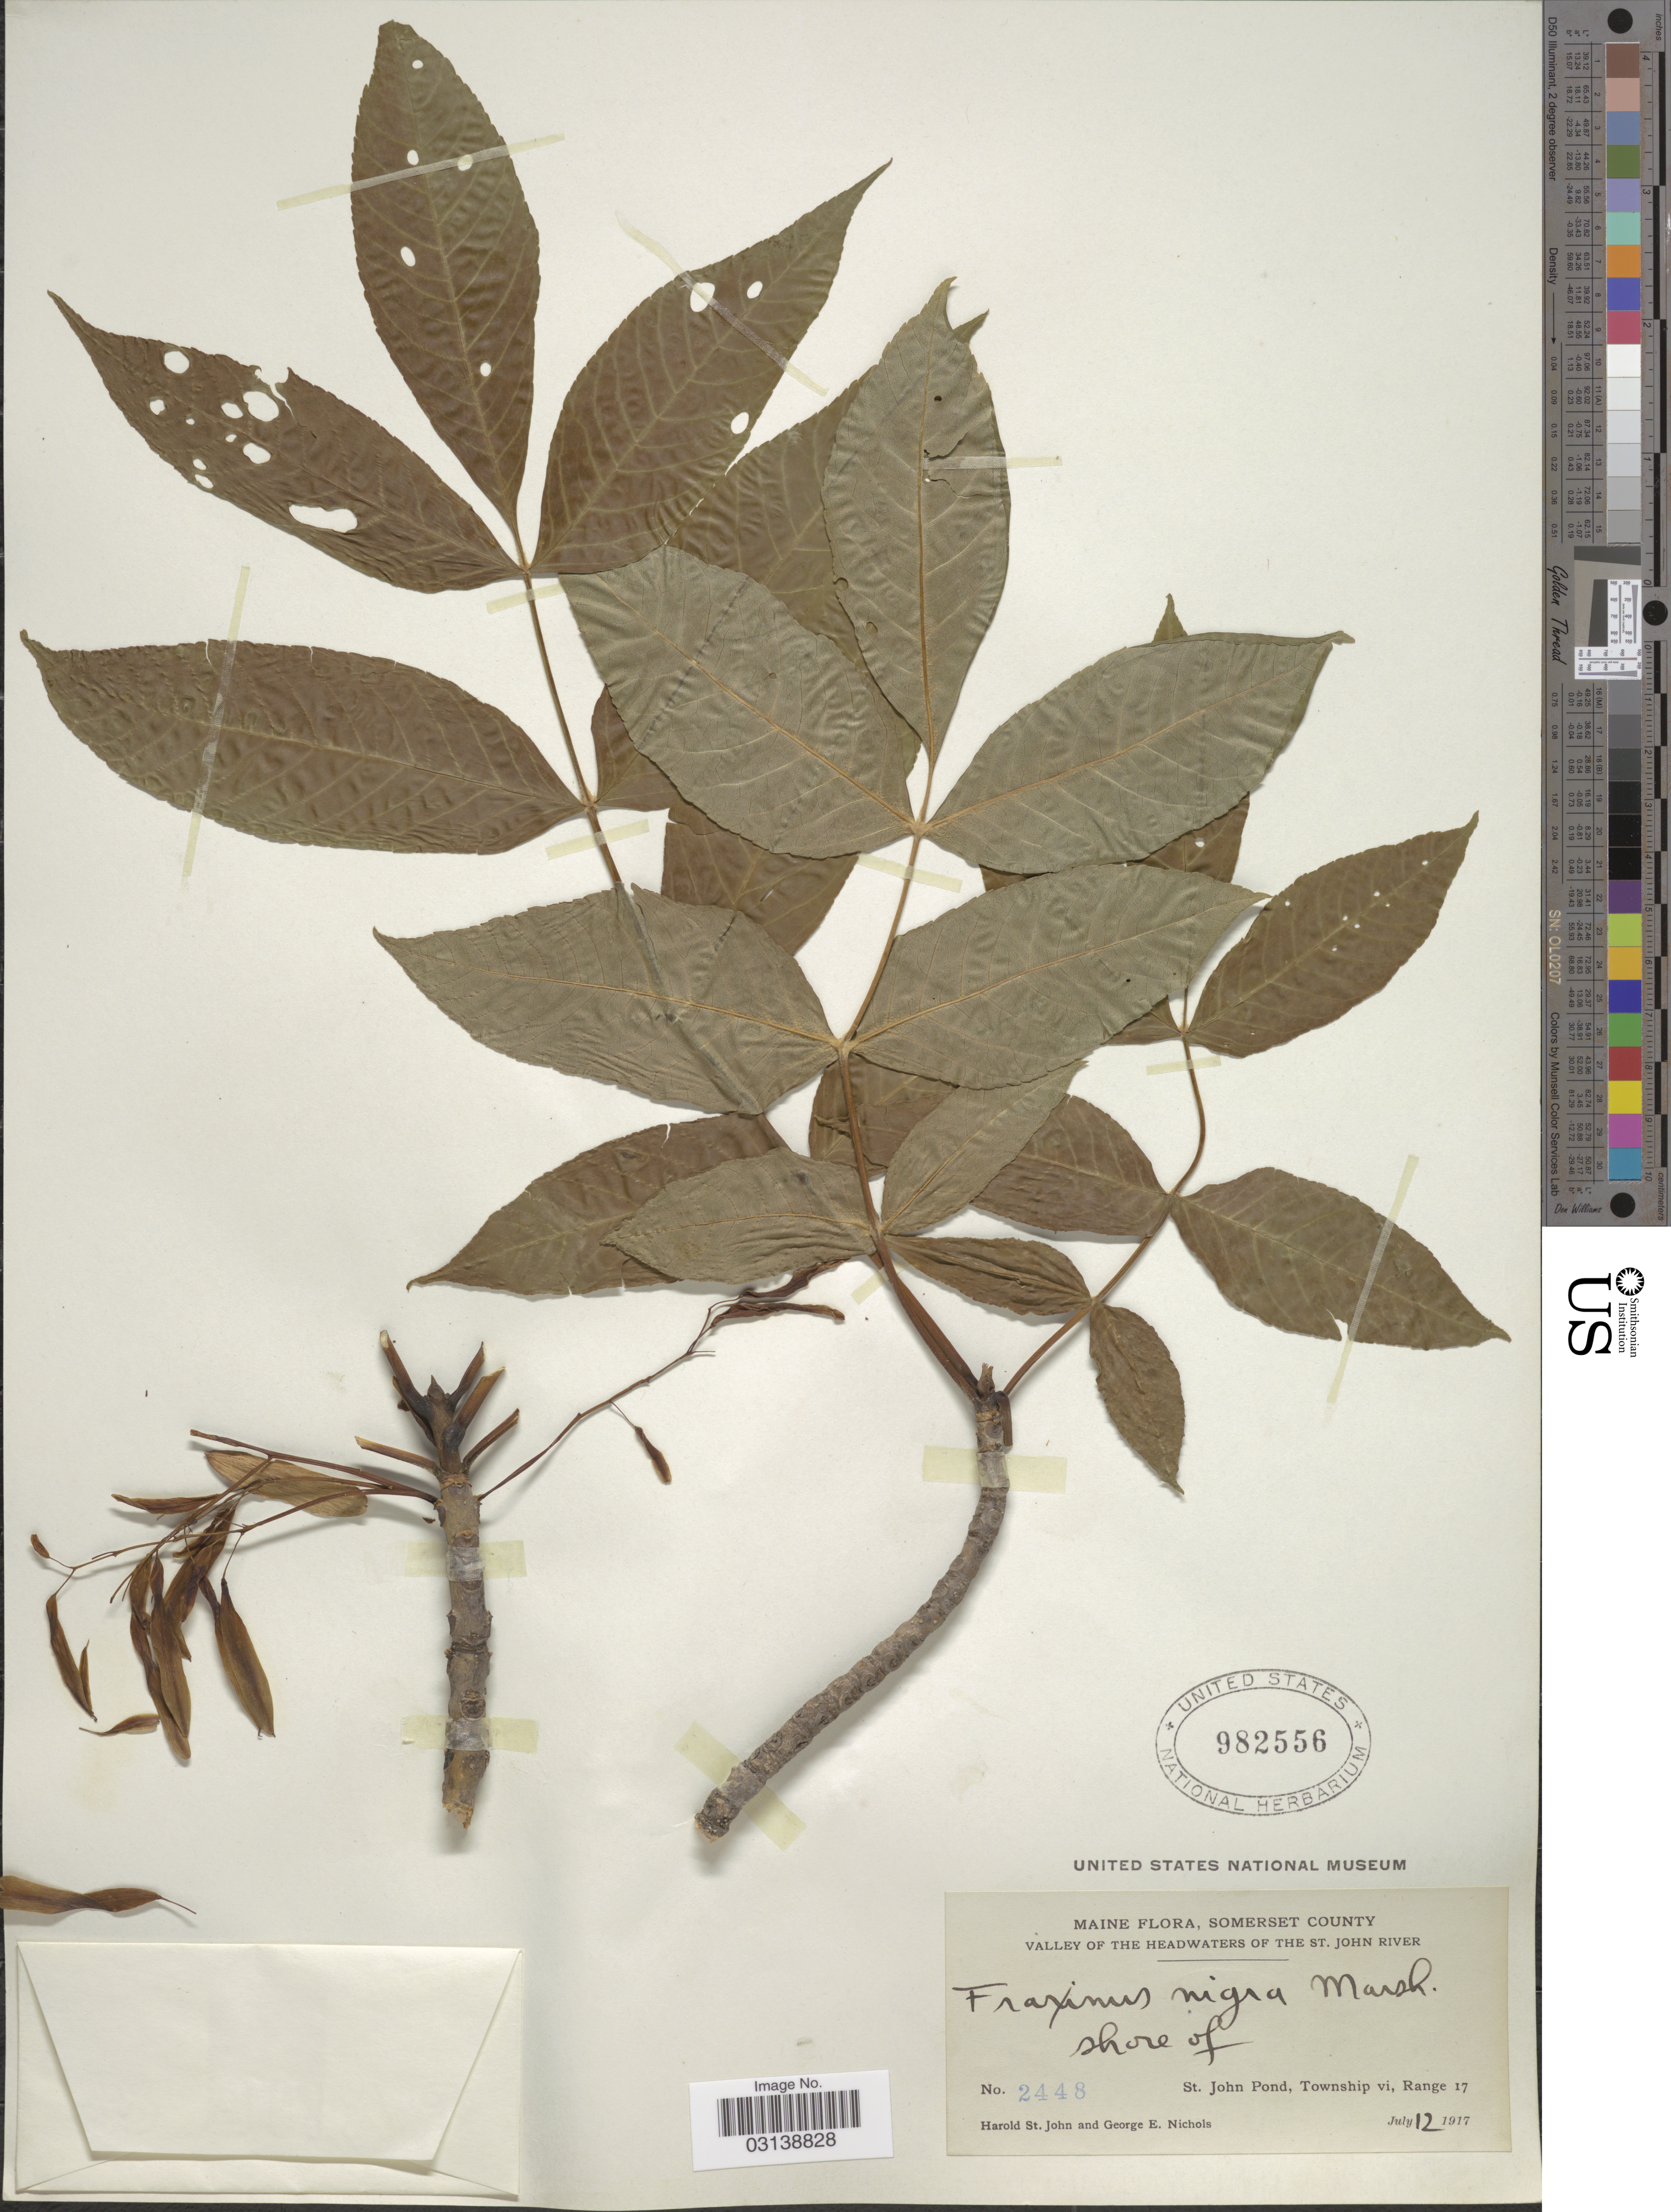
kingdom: Plantae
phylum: Tracheophyta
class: Magnoliopsida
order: Lamiales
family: Oleaceae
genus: Fraxinus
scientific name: Fraxinus nigra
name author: Marshall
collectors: H. St. John & G. E. Nichols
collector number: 2448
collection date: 1917-07-12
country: United States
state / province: Maine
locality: Somerset County. Valley of the headwaters of the St. John River. Shore of St. John Pond, Township vi, Range 17.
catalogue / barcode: US 982556